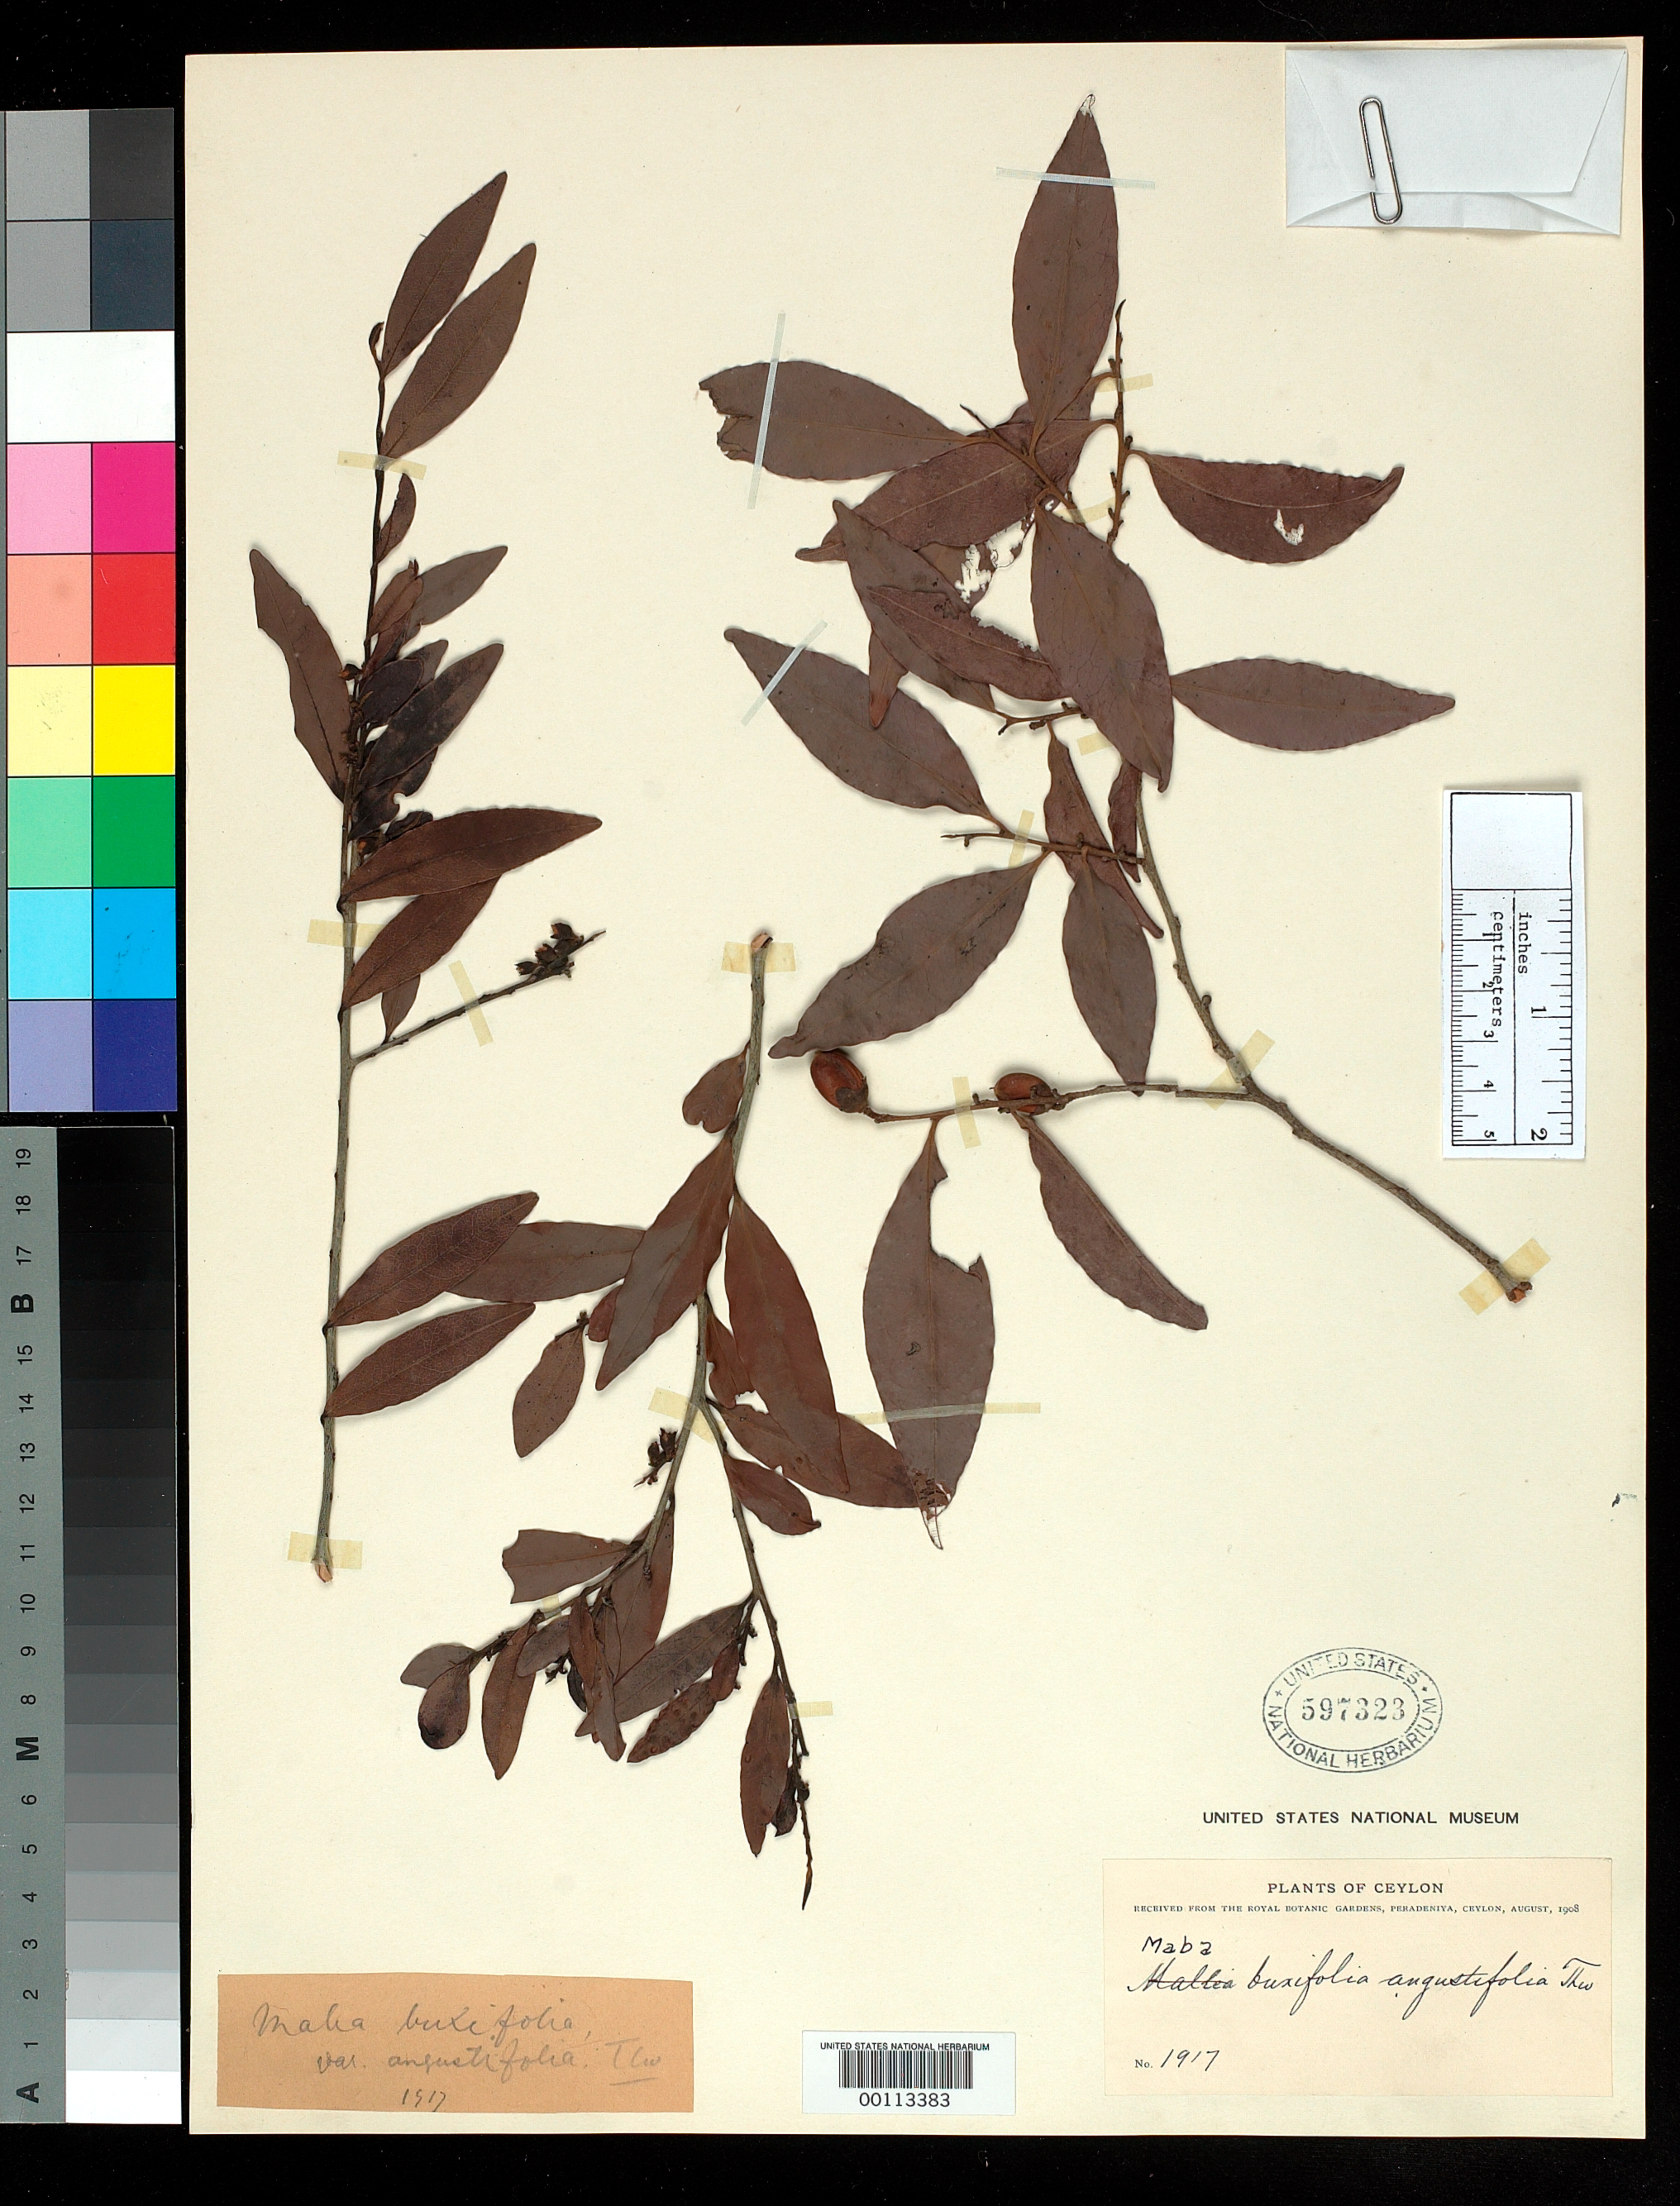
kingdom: Plantae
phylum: Tracheophyta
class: Magnoliopsida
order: Ericales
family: Ebenaceae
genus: Maba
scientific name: Maba buxifolia var. angustifolia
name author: Thwaites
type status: Isotype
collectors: G. H. K. Thwaites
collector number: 1917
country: Sri Lanka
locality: "Ceylon"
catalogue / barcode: US 597323